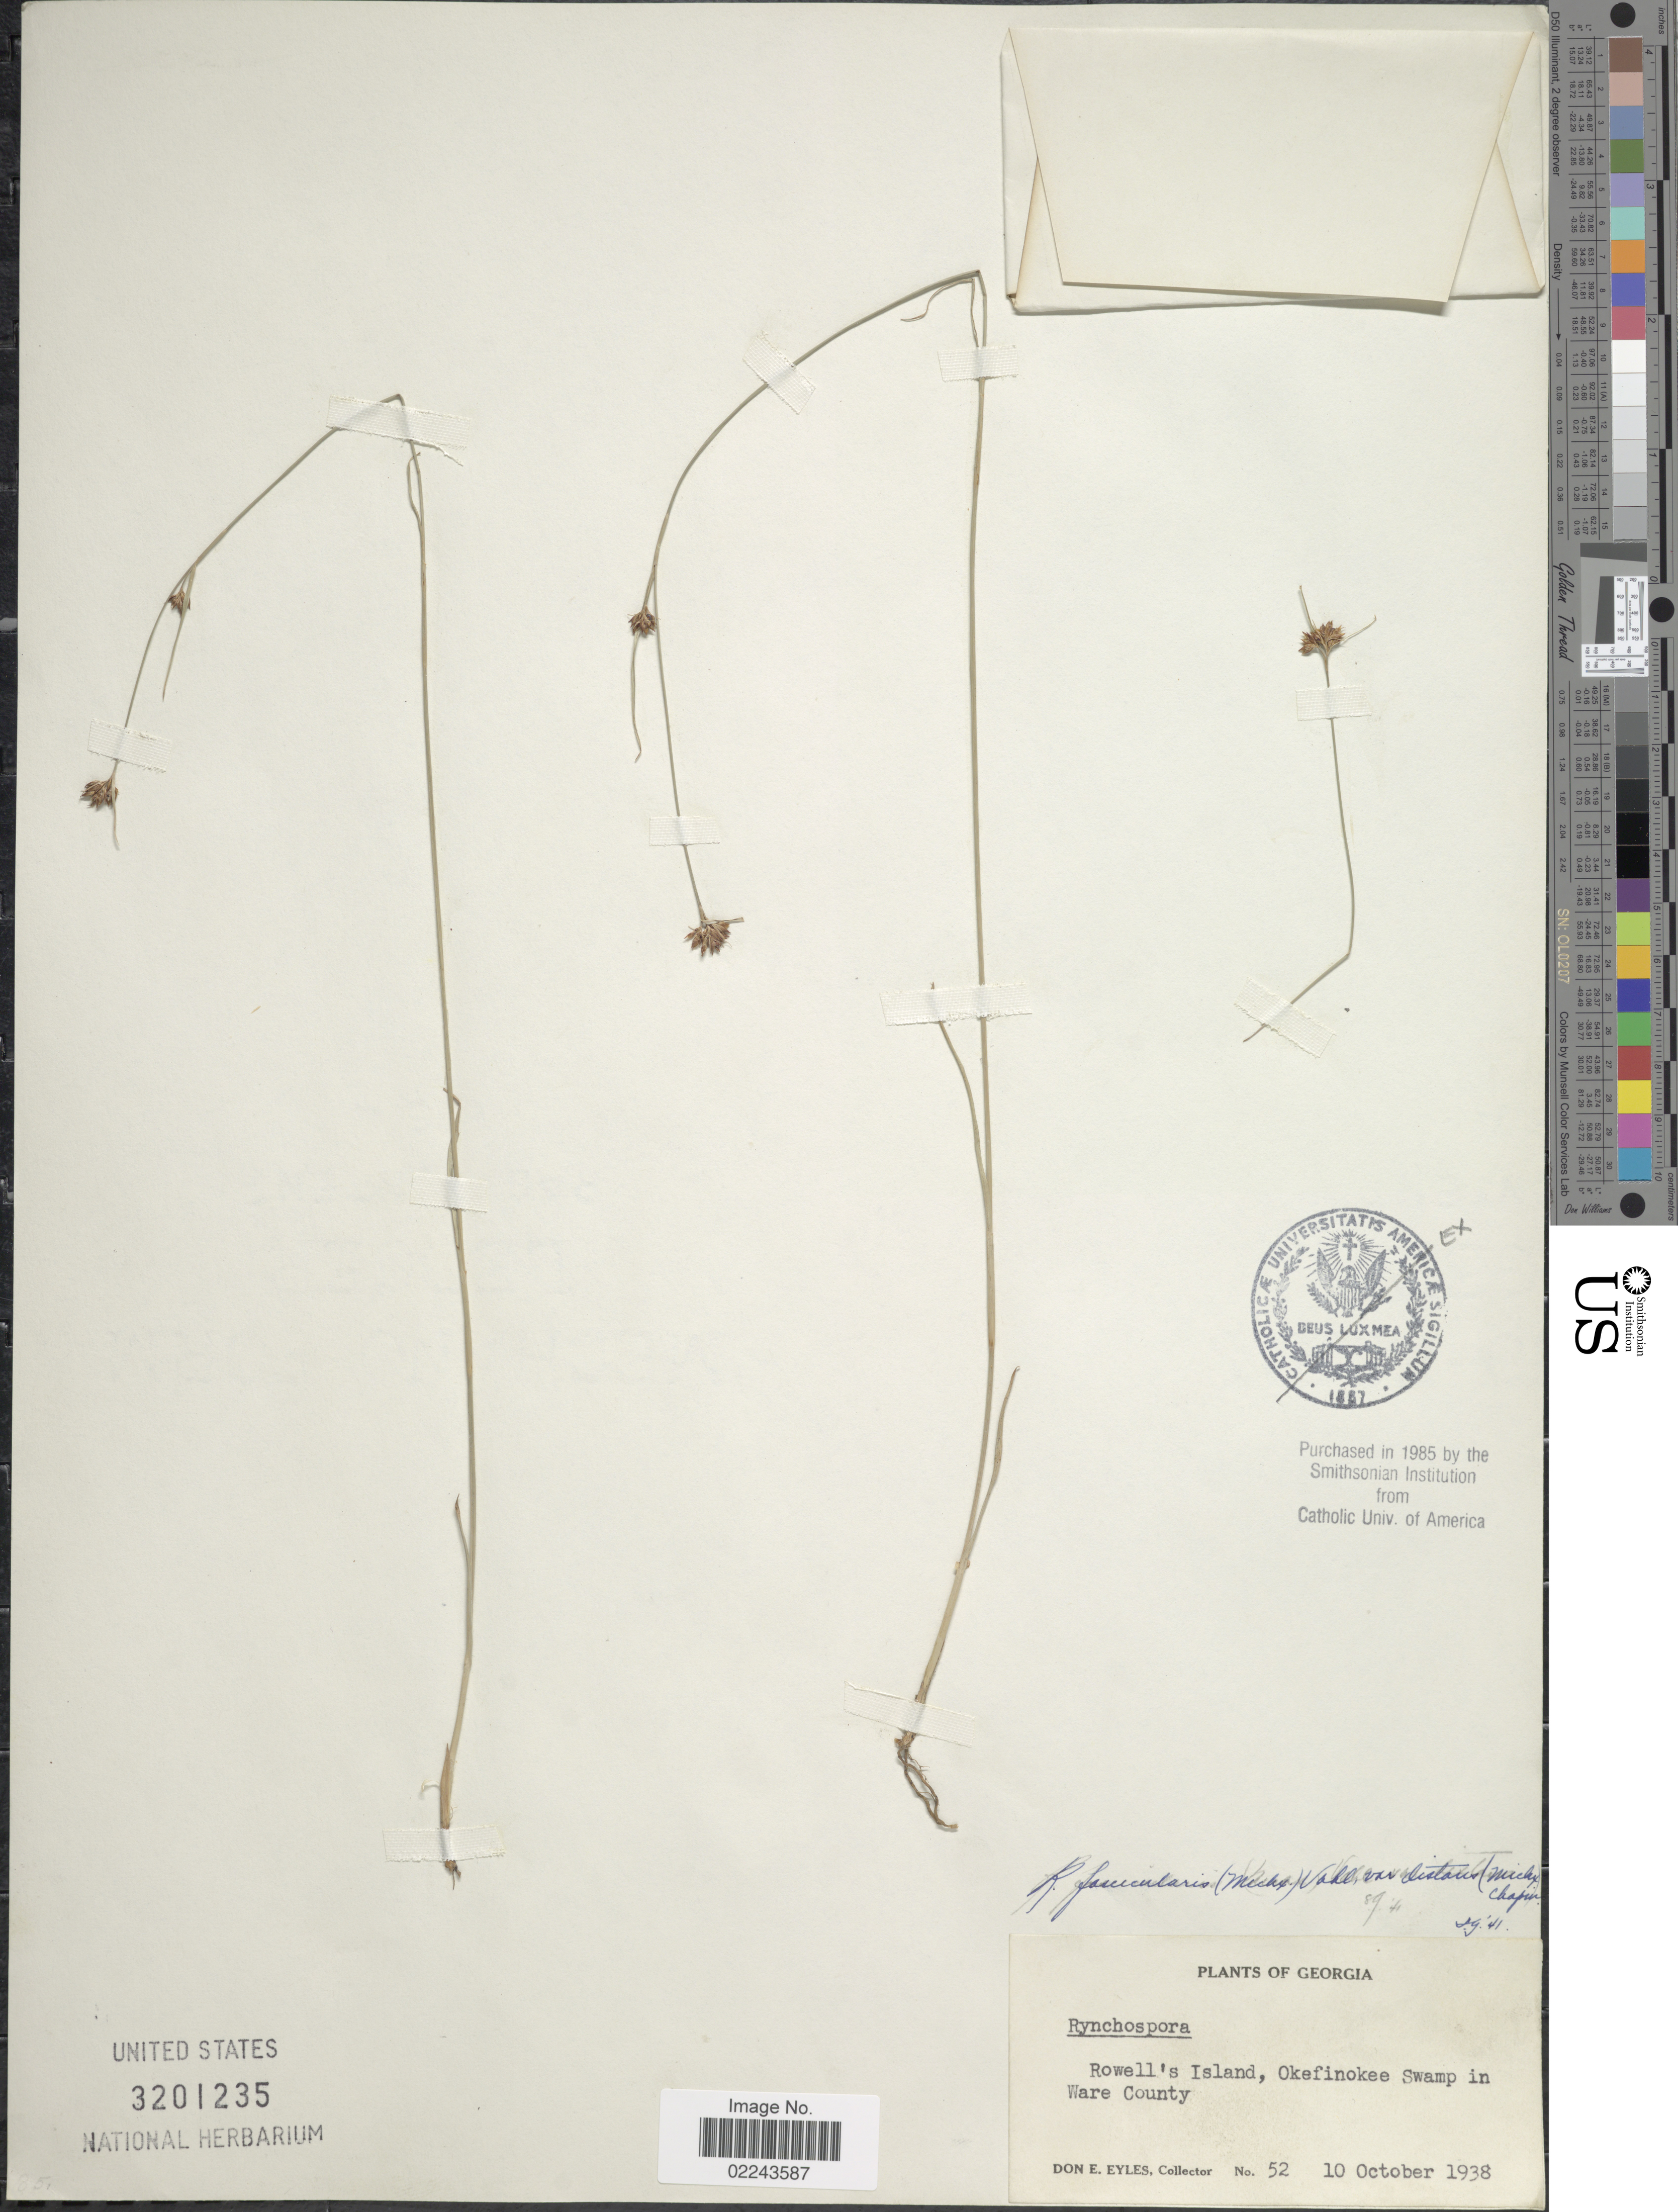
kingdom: Plantae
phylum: Tracheophyta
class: Liliopsida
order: Poales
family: Cyperaceae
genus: Rhynchospora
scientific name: Rhynchospora distans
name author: (Michx.) Vahl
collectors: D. Eyles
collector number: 52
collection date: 1938-10-10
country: United States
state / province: Georgia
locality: Rowell's Island, Okefinokee Swamp in Ware County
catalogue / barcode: US 3201235